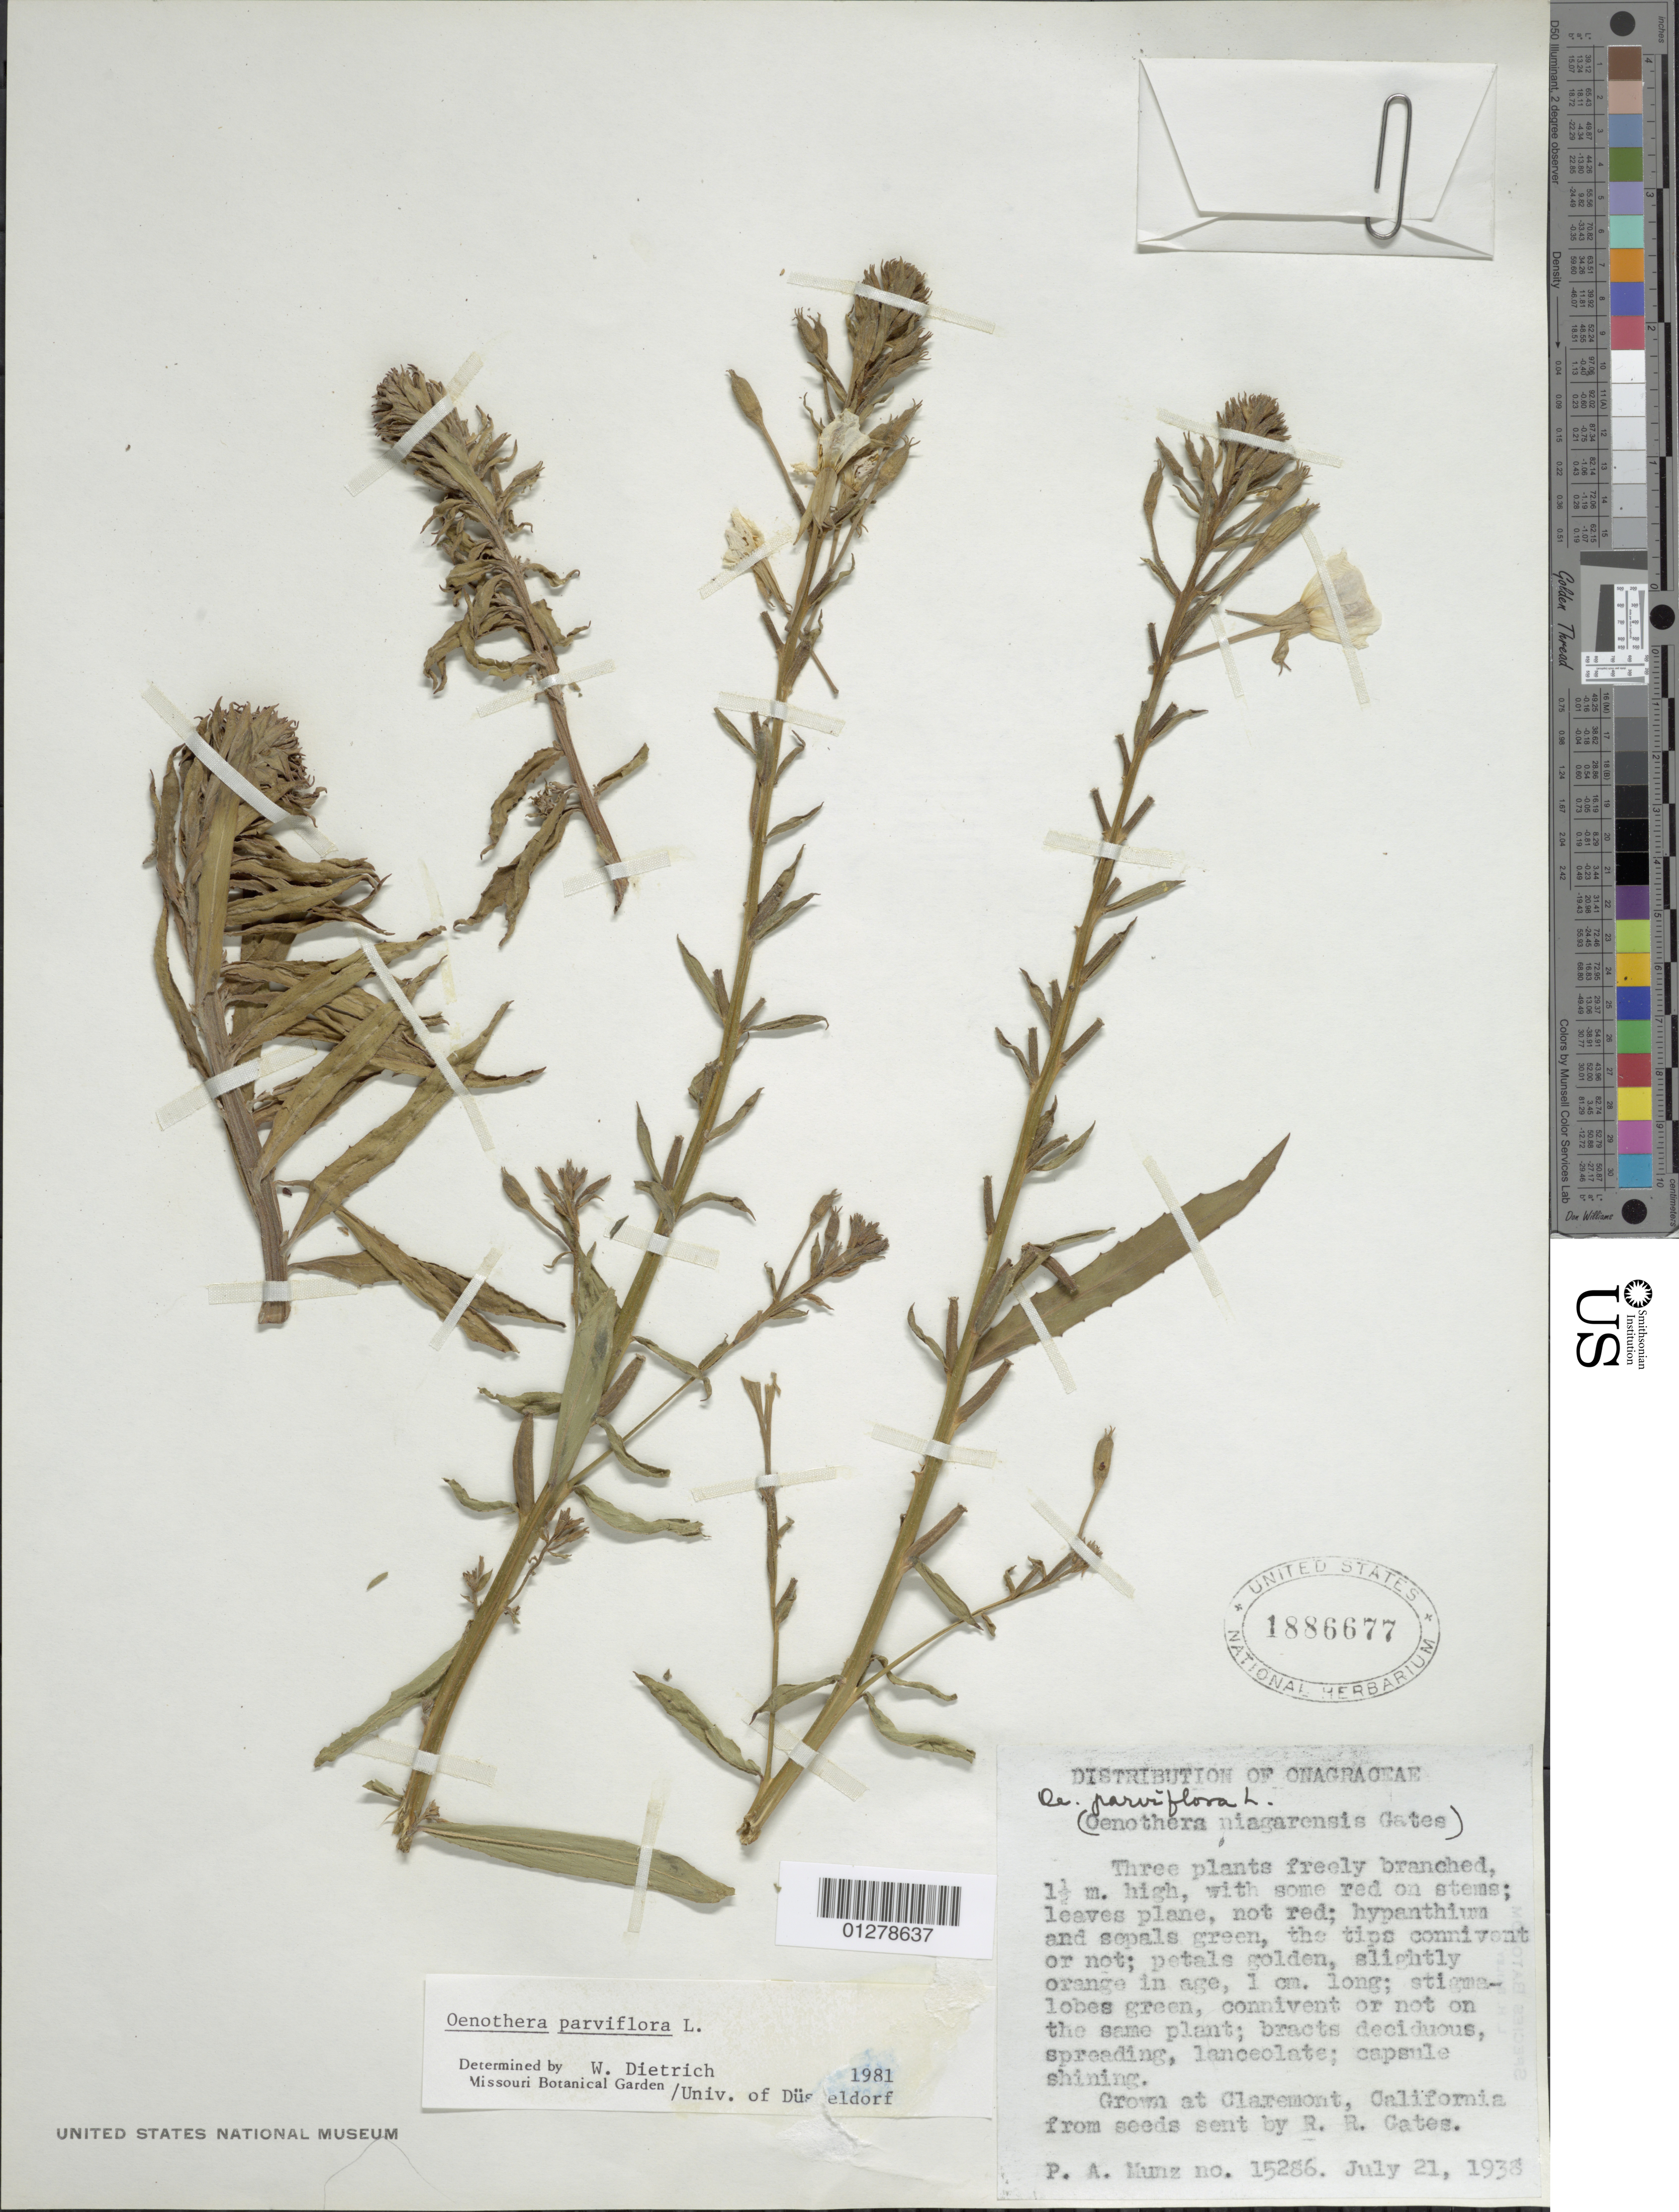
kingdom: Plantae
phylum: Tracheophyta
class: Magnoliopsida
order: Myrtales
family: Onagraceae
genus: Oenothera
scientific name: Oenothera parviflora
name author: L.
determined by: Dietrich, W.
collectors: P. A. Munz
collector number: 15286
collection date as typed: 21 Jul 1938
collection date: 1938-07-21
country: United States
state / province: California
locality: Claremont, Pomona College Herbarium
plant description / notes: From seed from Gates, R. R.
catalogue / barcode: US 1886677